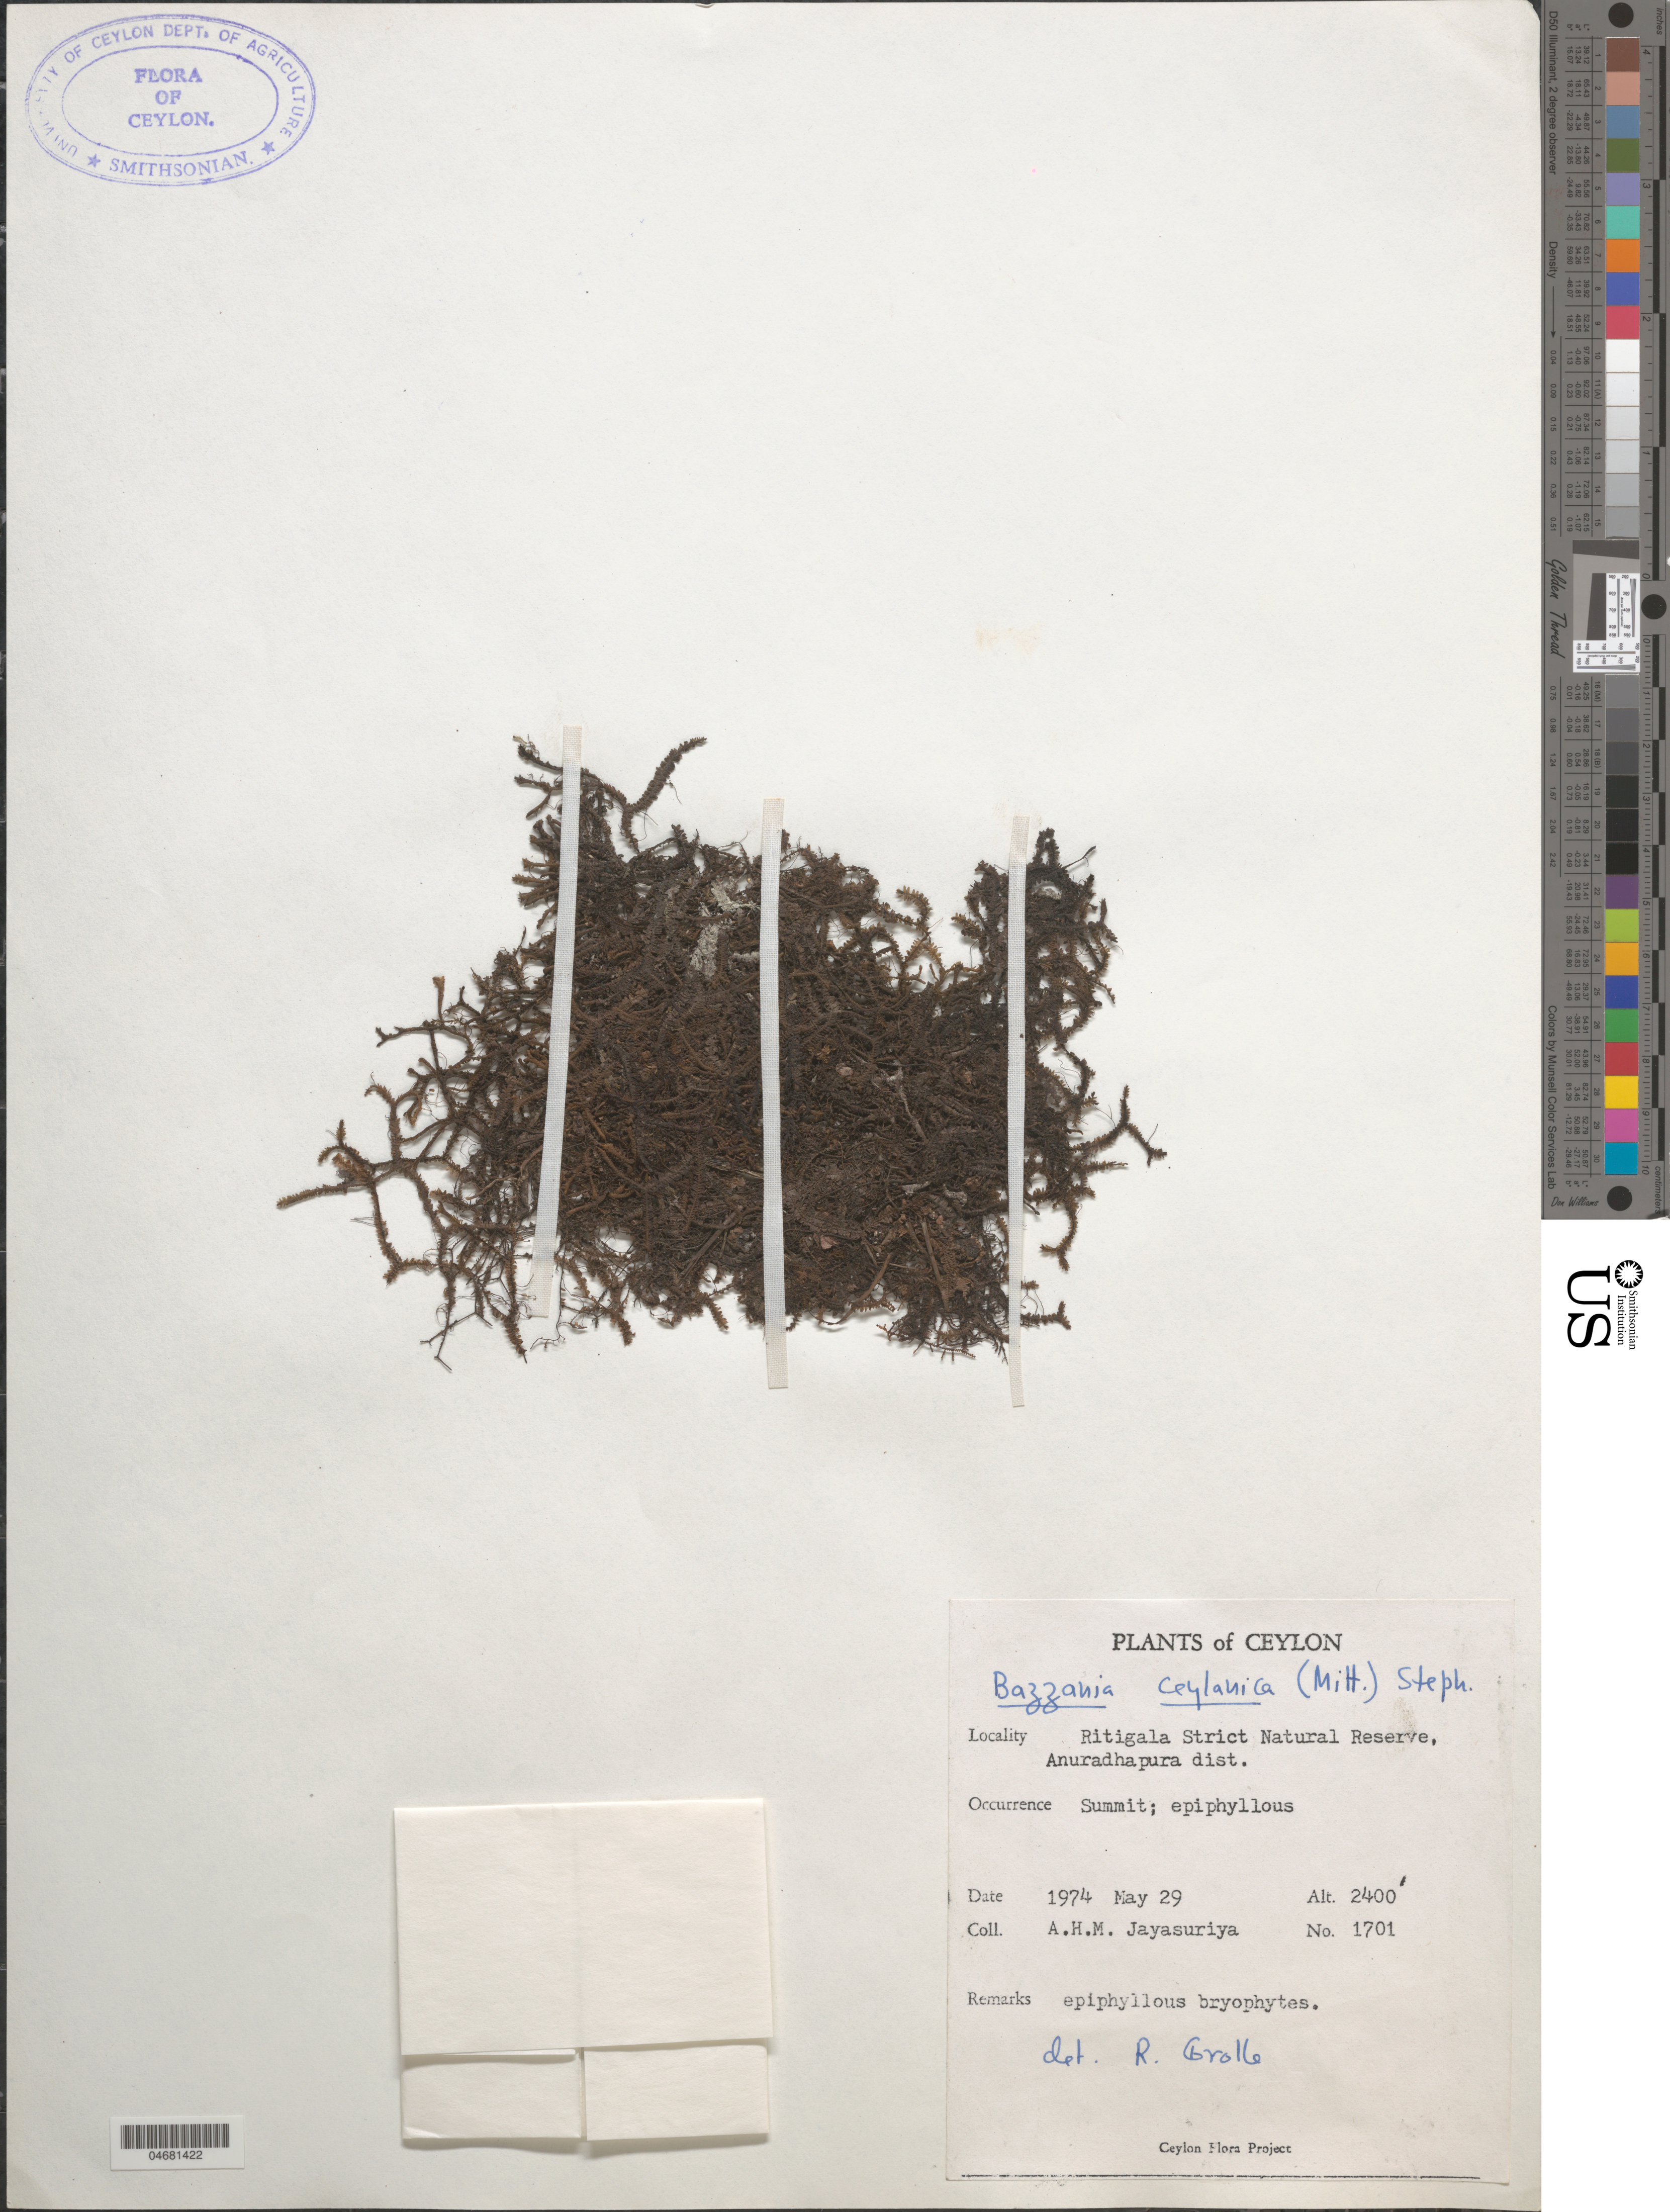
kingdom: Plantae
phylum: Marchantiophyta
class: Jungermanniopsida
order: Jungermanniales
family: Lepidoziaceae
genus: Bazzania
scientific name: Bazzania ceylanica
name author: (Mitt.) Steph.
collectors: A. H. Jayasuriya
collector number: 1701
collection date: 1974-05-29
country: Sri Lanka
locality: Ceylon. Ritigala Strict Natural Reserve, Anuradhapura dist. Summit.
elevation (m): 732